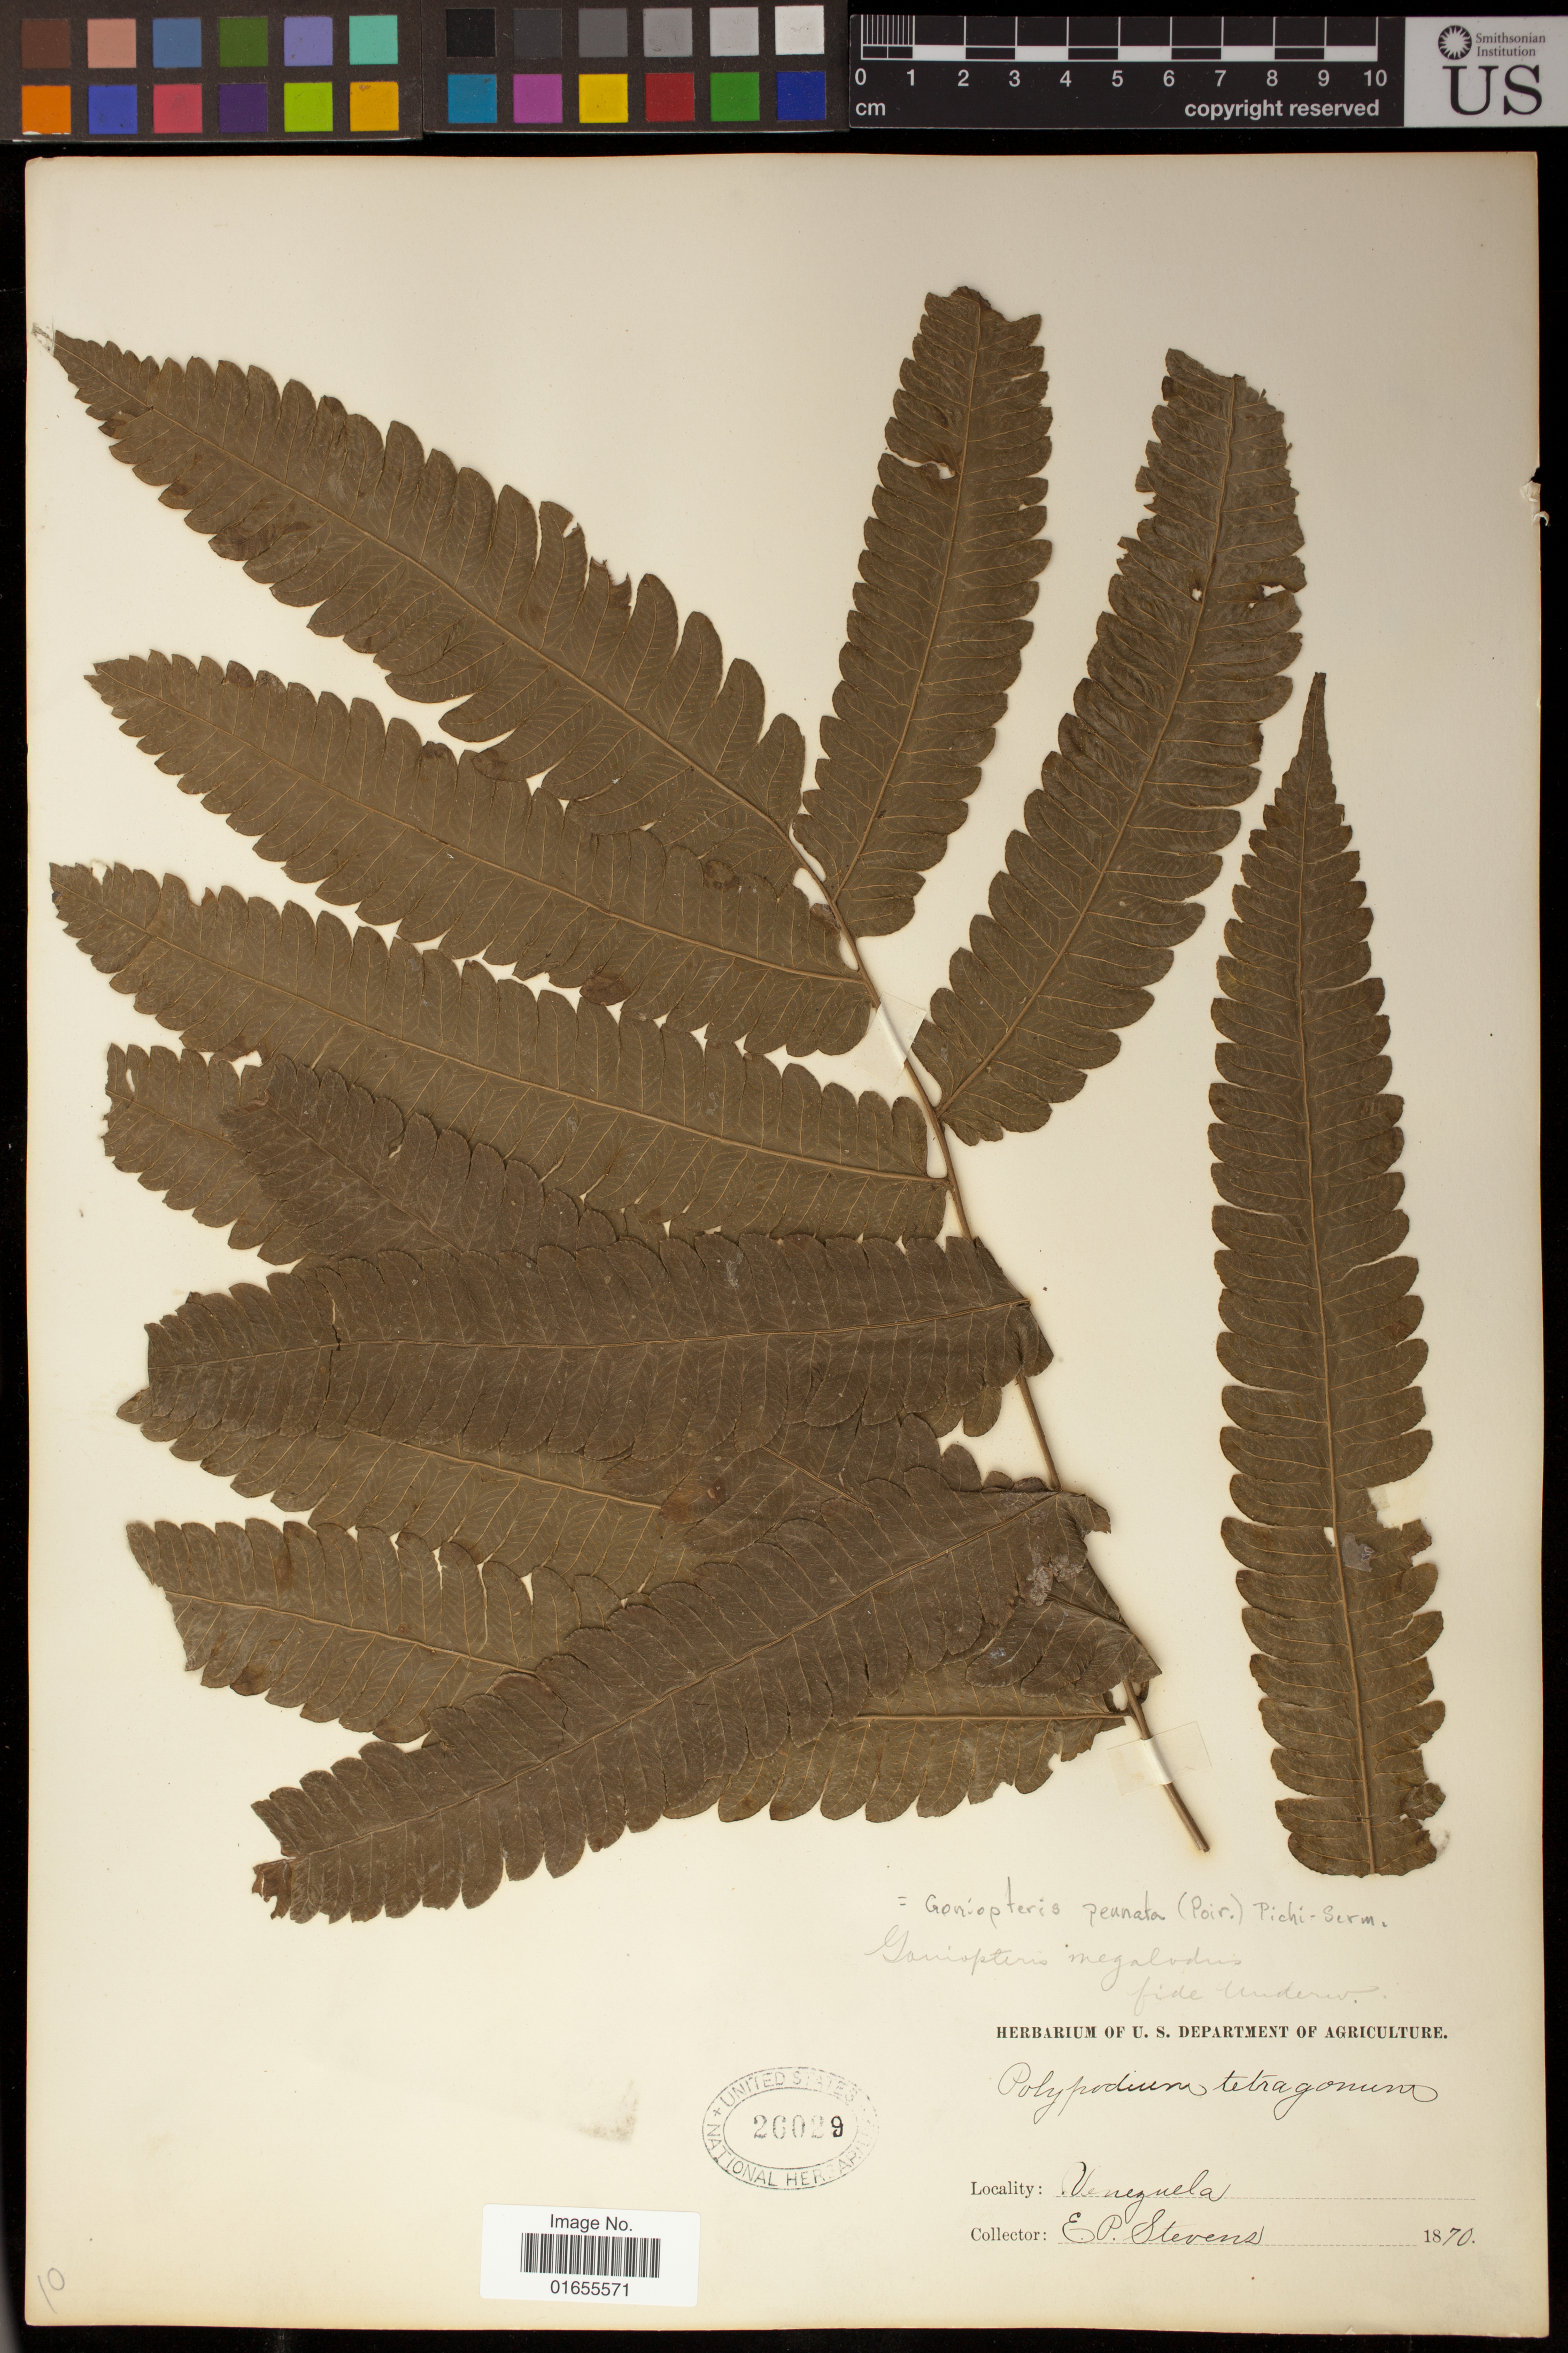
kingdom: Plantae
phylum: Tracheophyta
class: Polypodiopsida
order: Polypodiales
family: Thelypteridaceae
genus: Goniopteris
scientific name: Goniopteris pennata (Poir.) comb. nov., ined 2015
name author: (Poir.)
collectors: E. Stevens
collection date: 1870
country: Venezuela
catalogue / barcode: US 26029